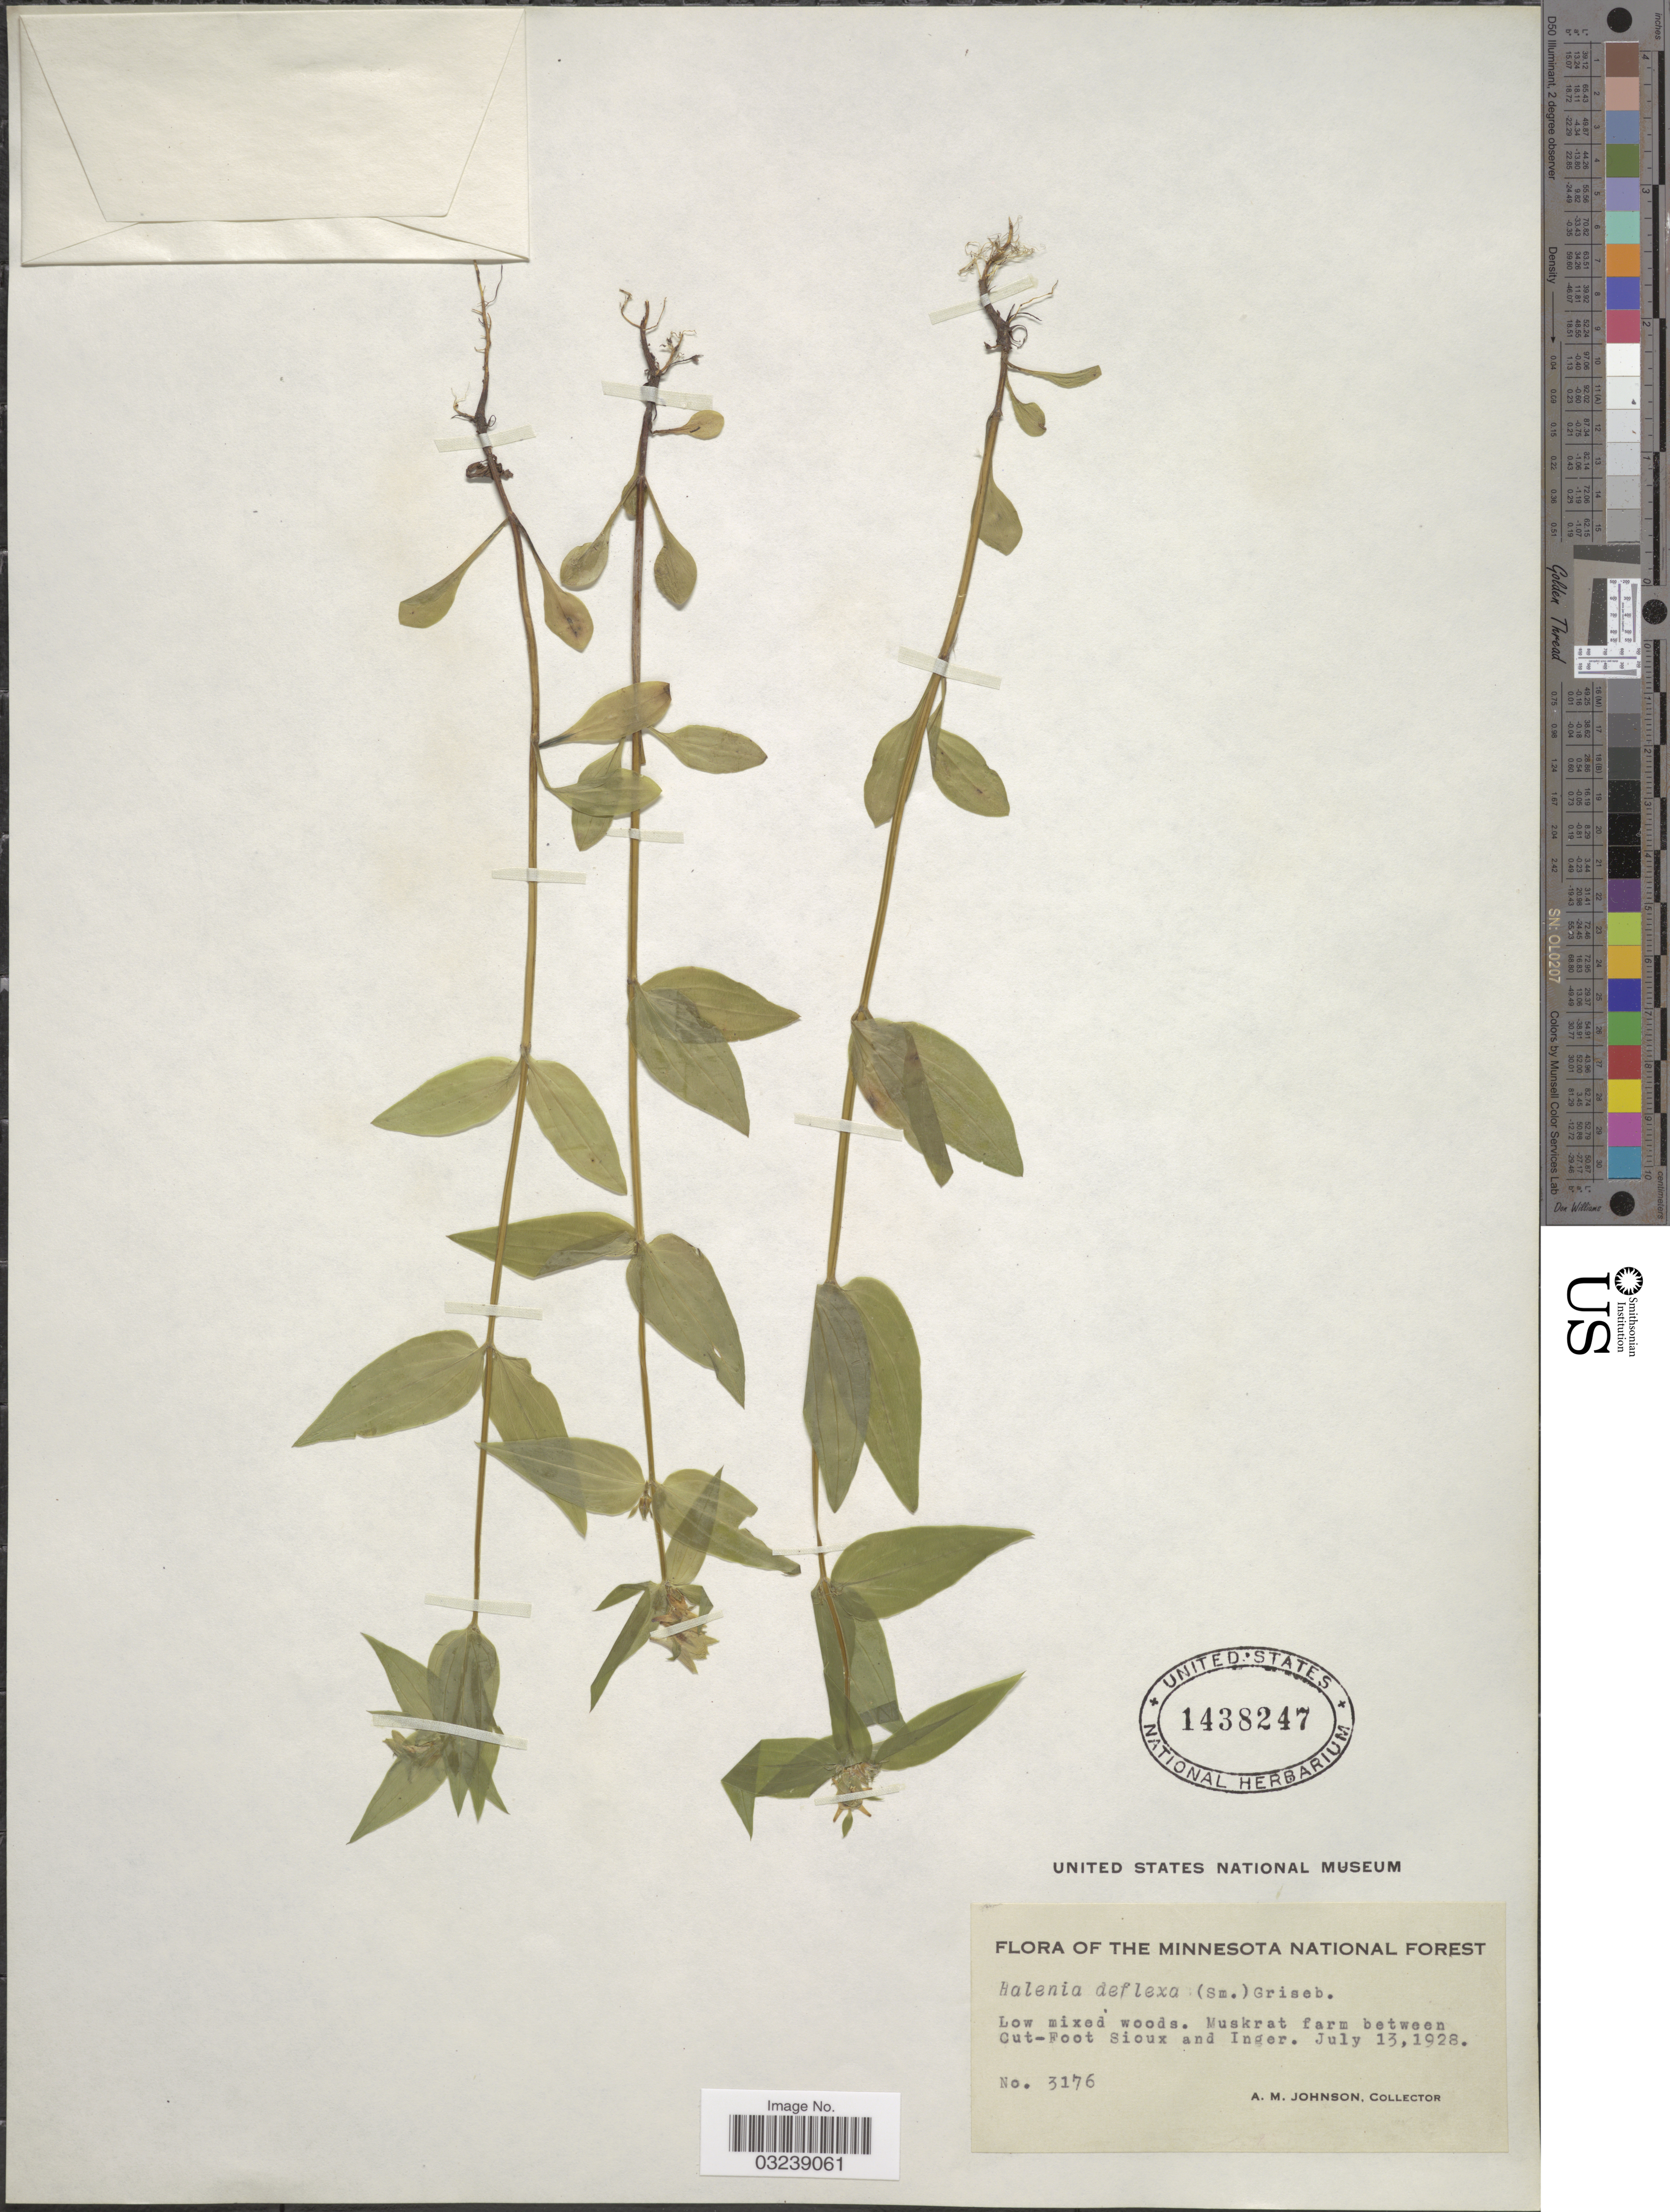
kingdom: Plantae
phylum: Tracheophyta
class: Magnoliopsida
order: Gentianales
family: Gentianaceae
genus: Halenia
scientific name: Halenia deflexa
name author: (Sm.) Griseb.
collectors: A. M. Johnson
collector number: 3176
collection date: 1928-07-13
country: United States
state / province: Minnesota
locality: The Minnesota National Forest. Muskrat farm between Cut-Foot Sioux and Inger.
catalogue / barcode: US 1438247